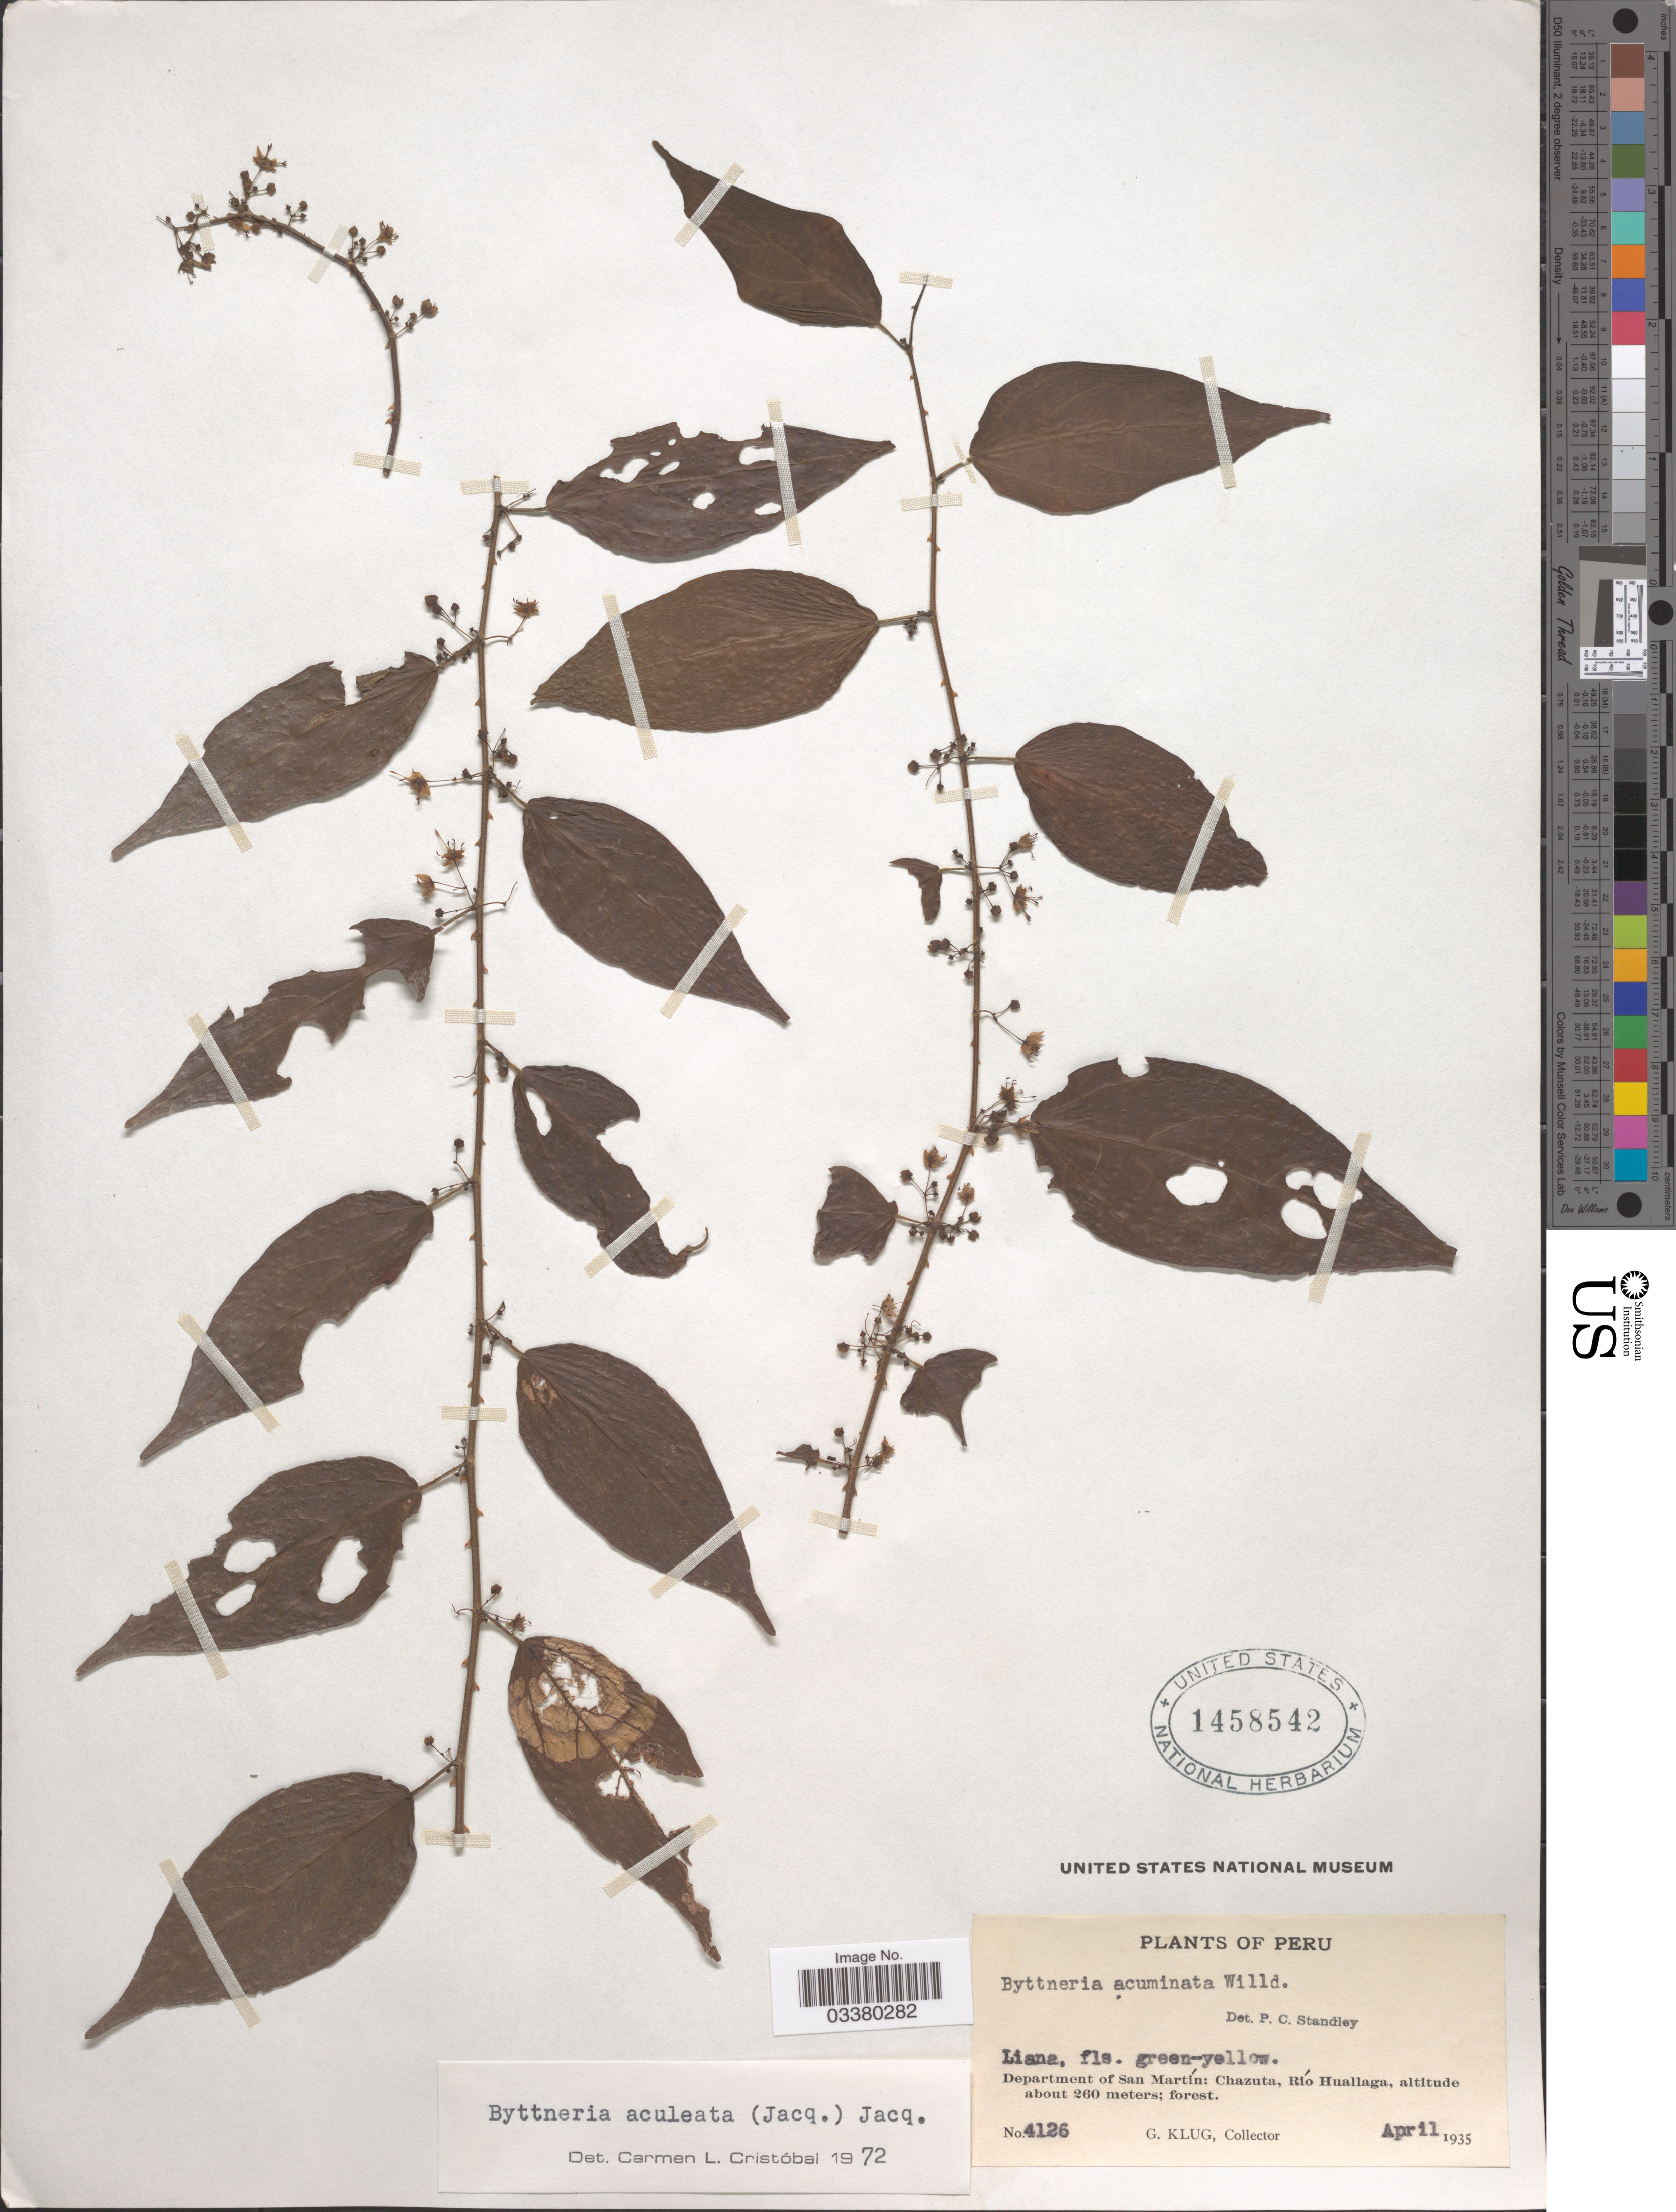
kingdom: Plantae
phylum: Tracheophyta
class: Magnoliopsida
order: Malvales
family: Malvaceae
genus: Byttneria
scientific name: Byttneria aculeata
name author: (Jacq.) Jacq.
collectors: G. Klug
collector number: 4126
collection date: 1935-04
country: Peru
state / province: San Martín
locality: Department of San Martín: Chazuta, Río Huallaga.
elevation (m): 260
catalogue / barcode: US 1458542